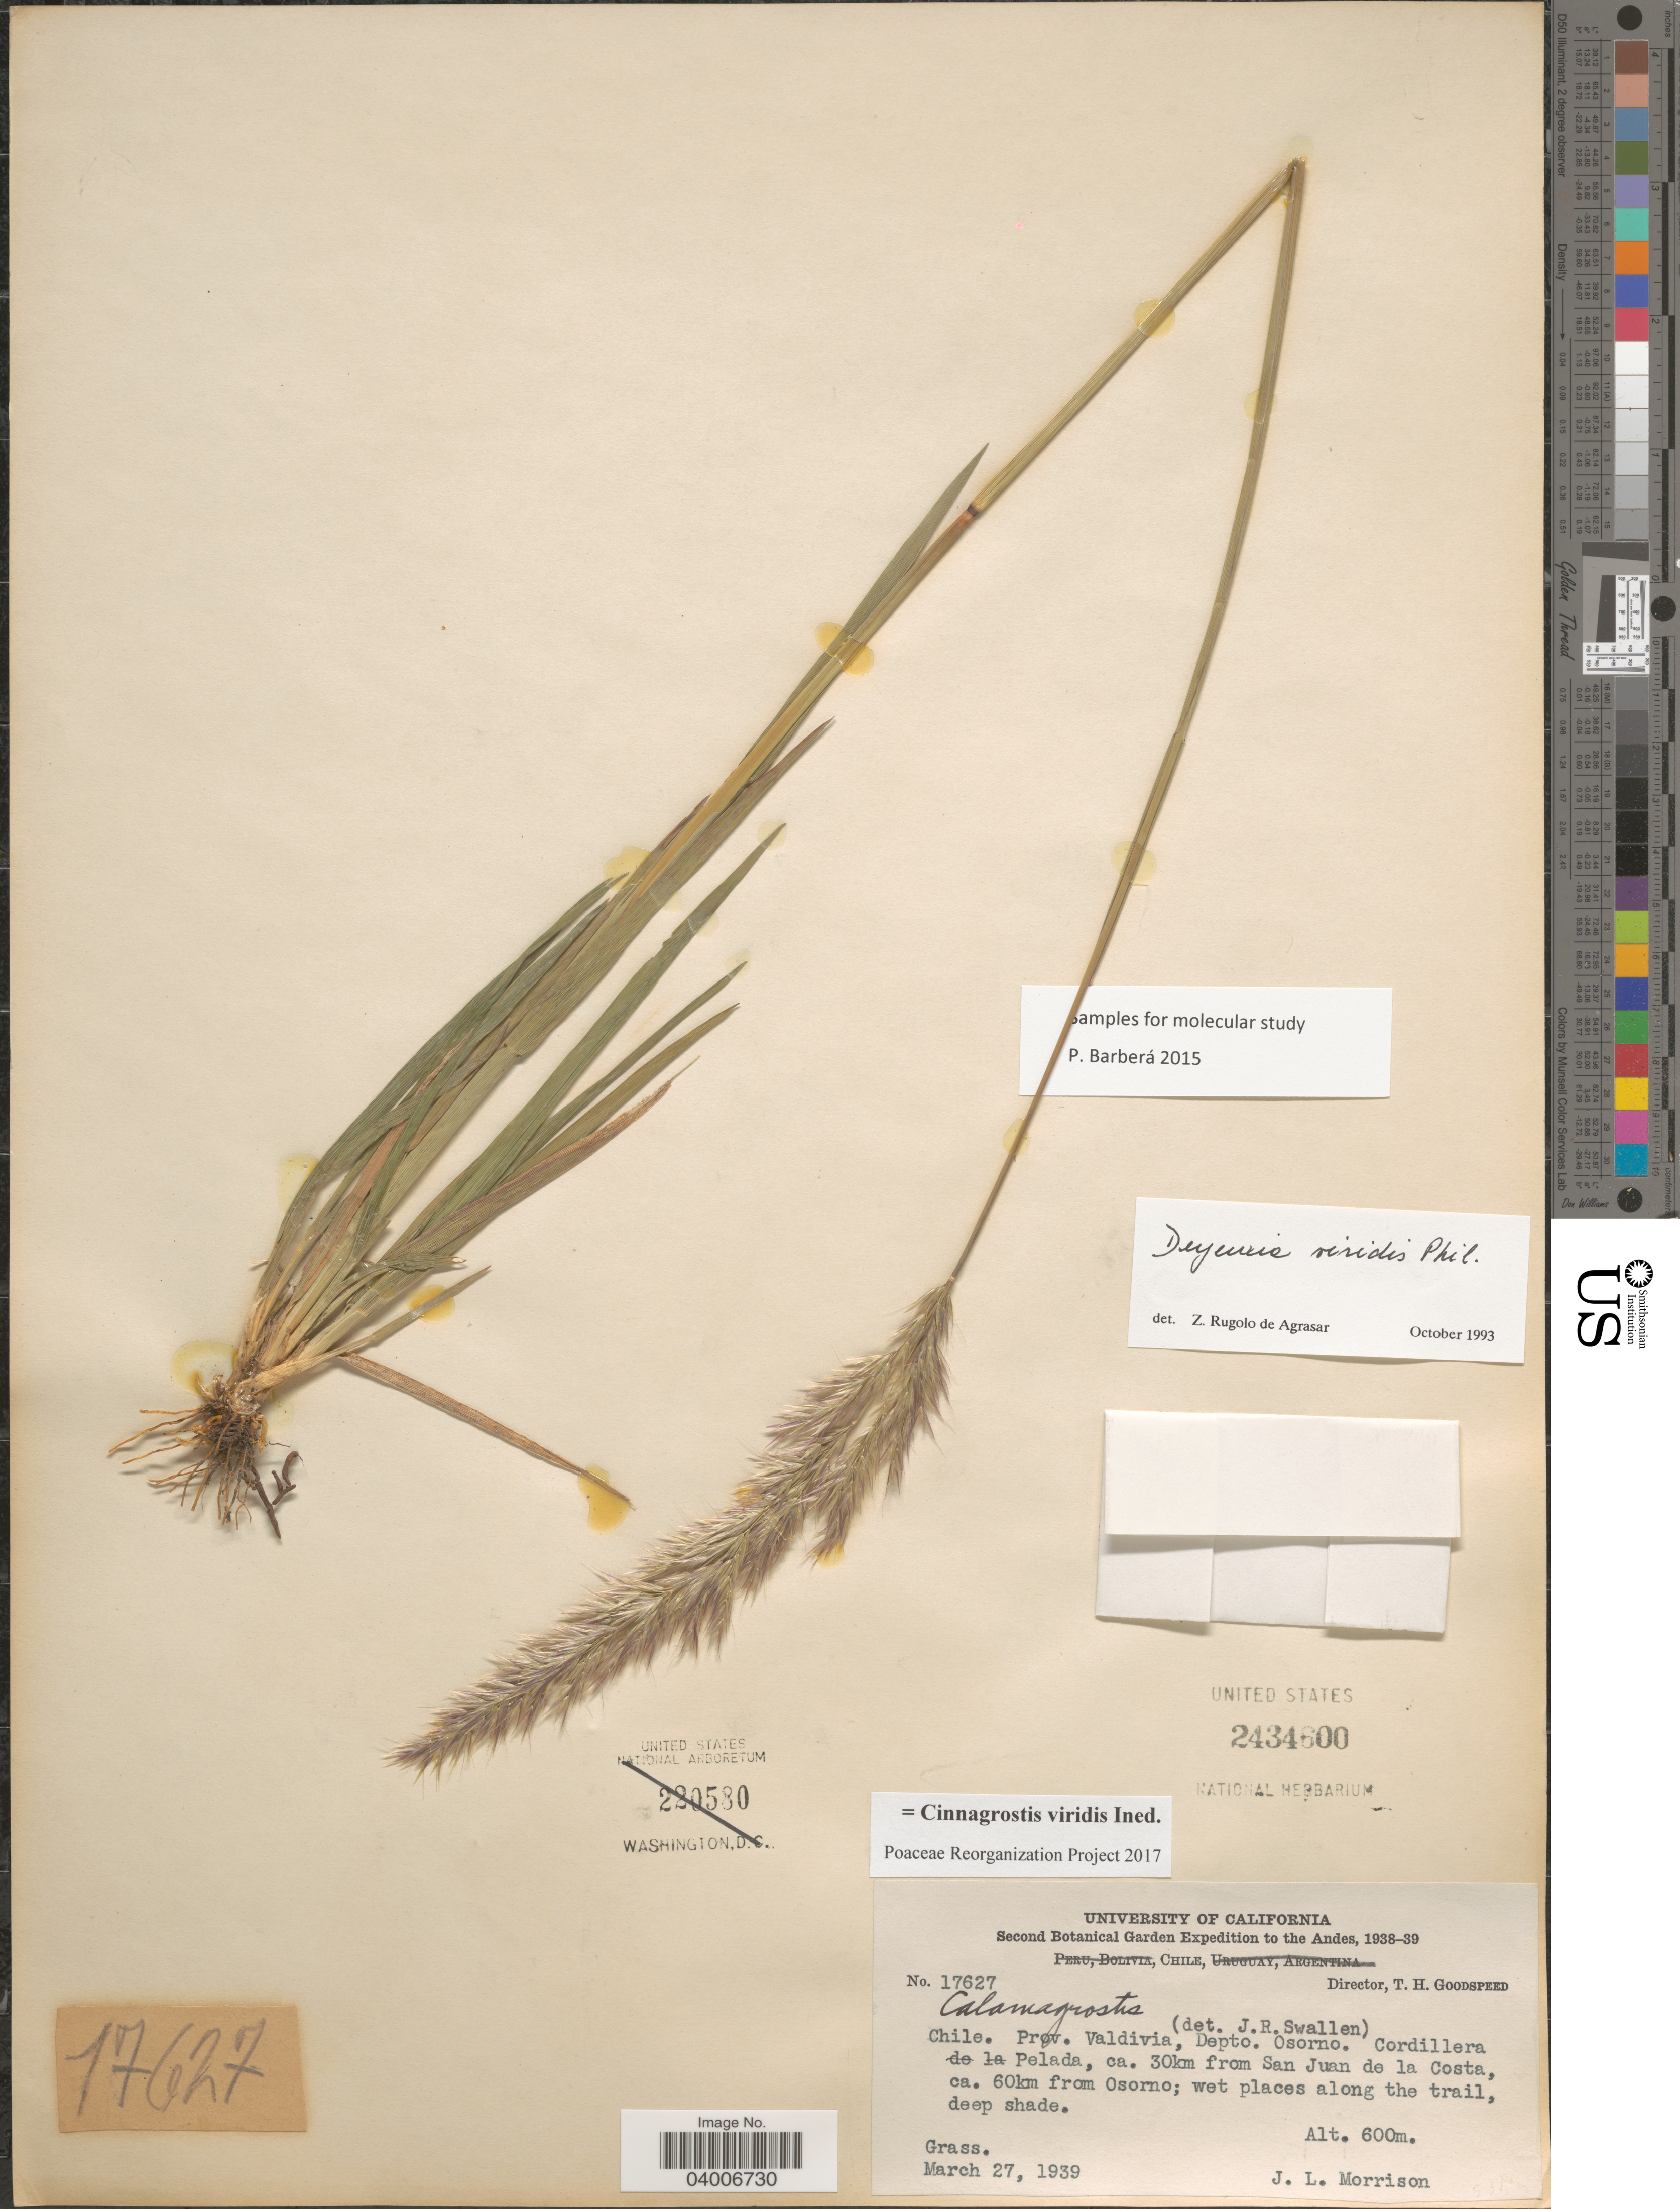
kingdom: Plantae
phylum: Tracheophyta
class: Liliopsida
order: Poales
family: Poaceae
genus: Cinnagrostis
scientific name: Cinnagrostis viridis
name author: (Phil.) P.M. Peterson et al.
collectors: J. Morrison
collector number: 17627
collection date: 1939-03-27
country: Chile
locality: The Andes. Prov. Valdivia, Depto. Osorno. Cordillera Pelada, ca. 30km from San Juan de la Costa, ca. 60km from Osorno.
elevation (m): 600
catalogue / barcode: US 2434600